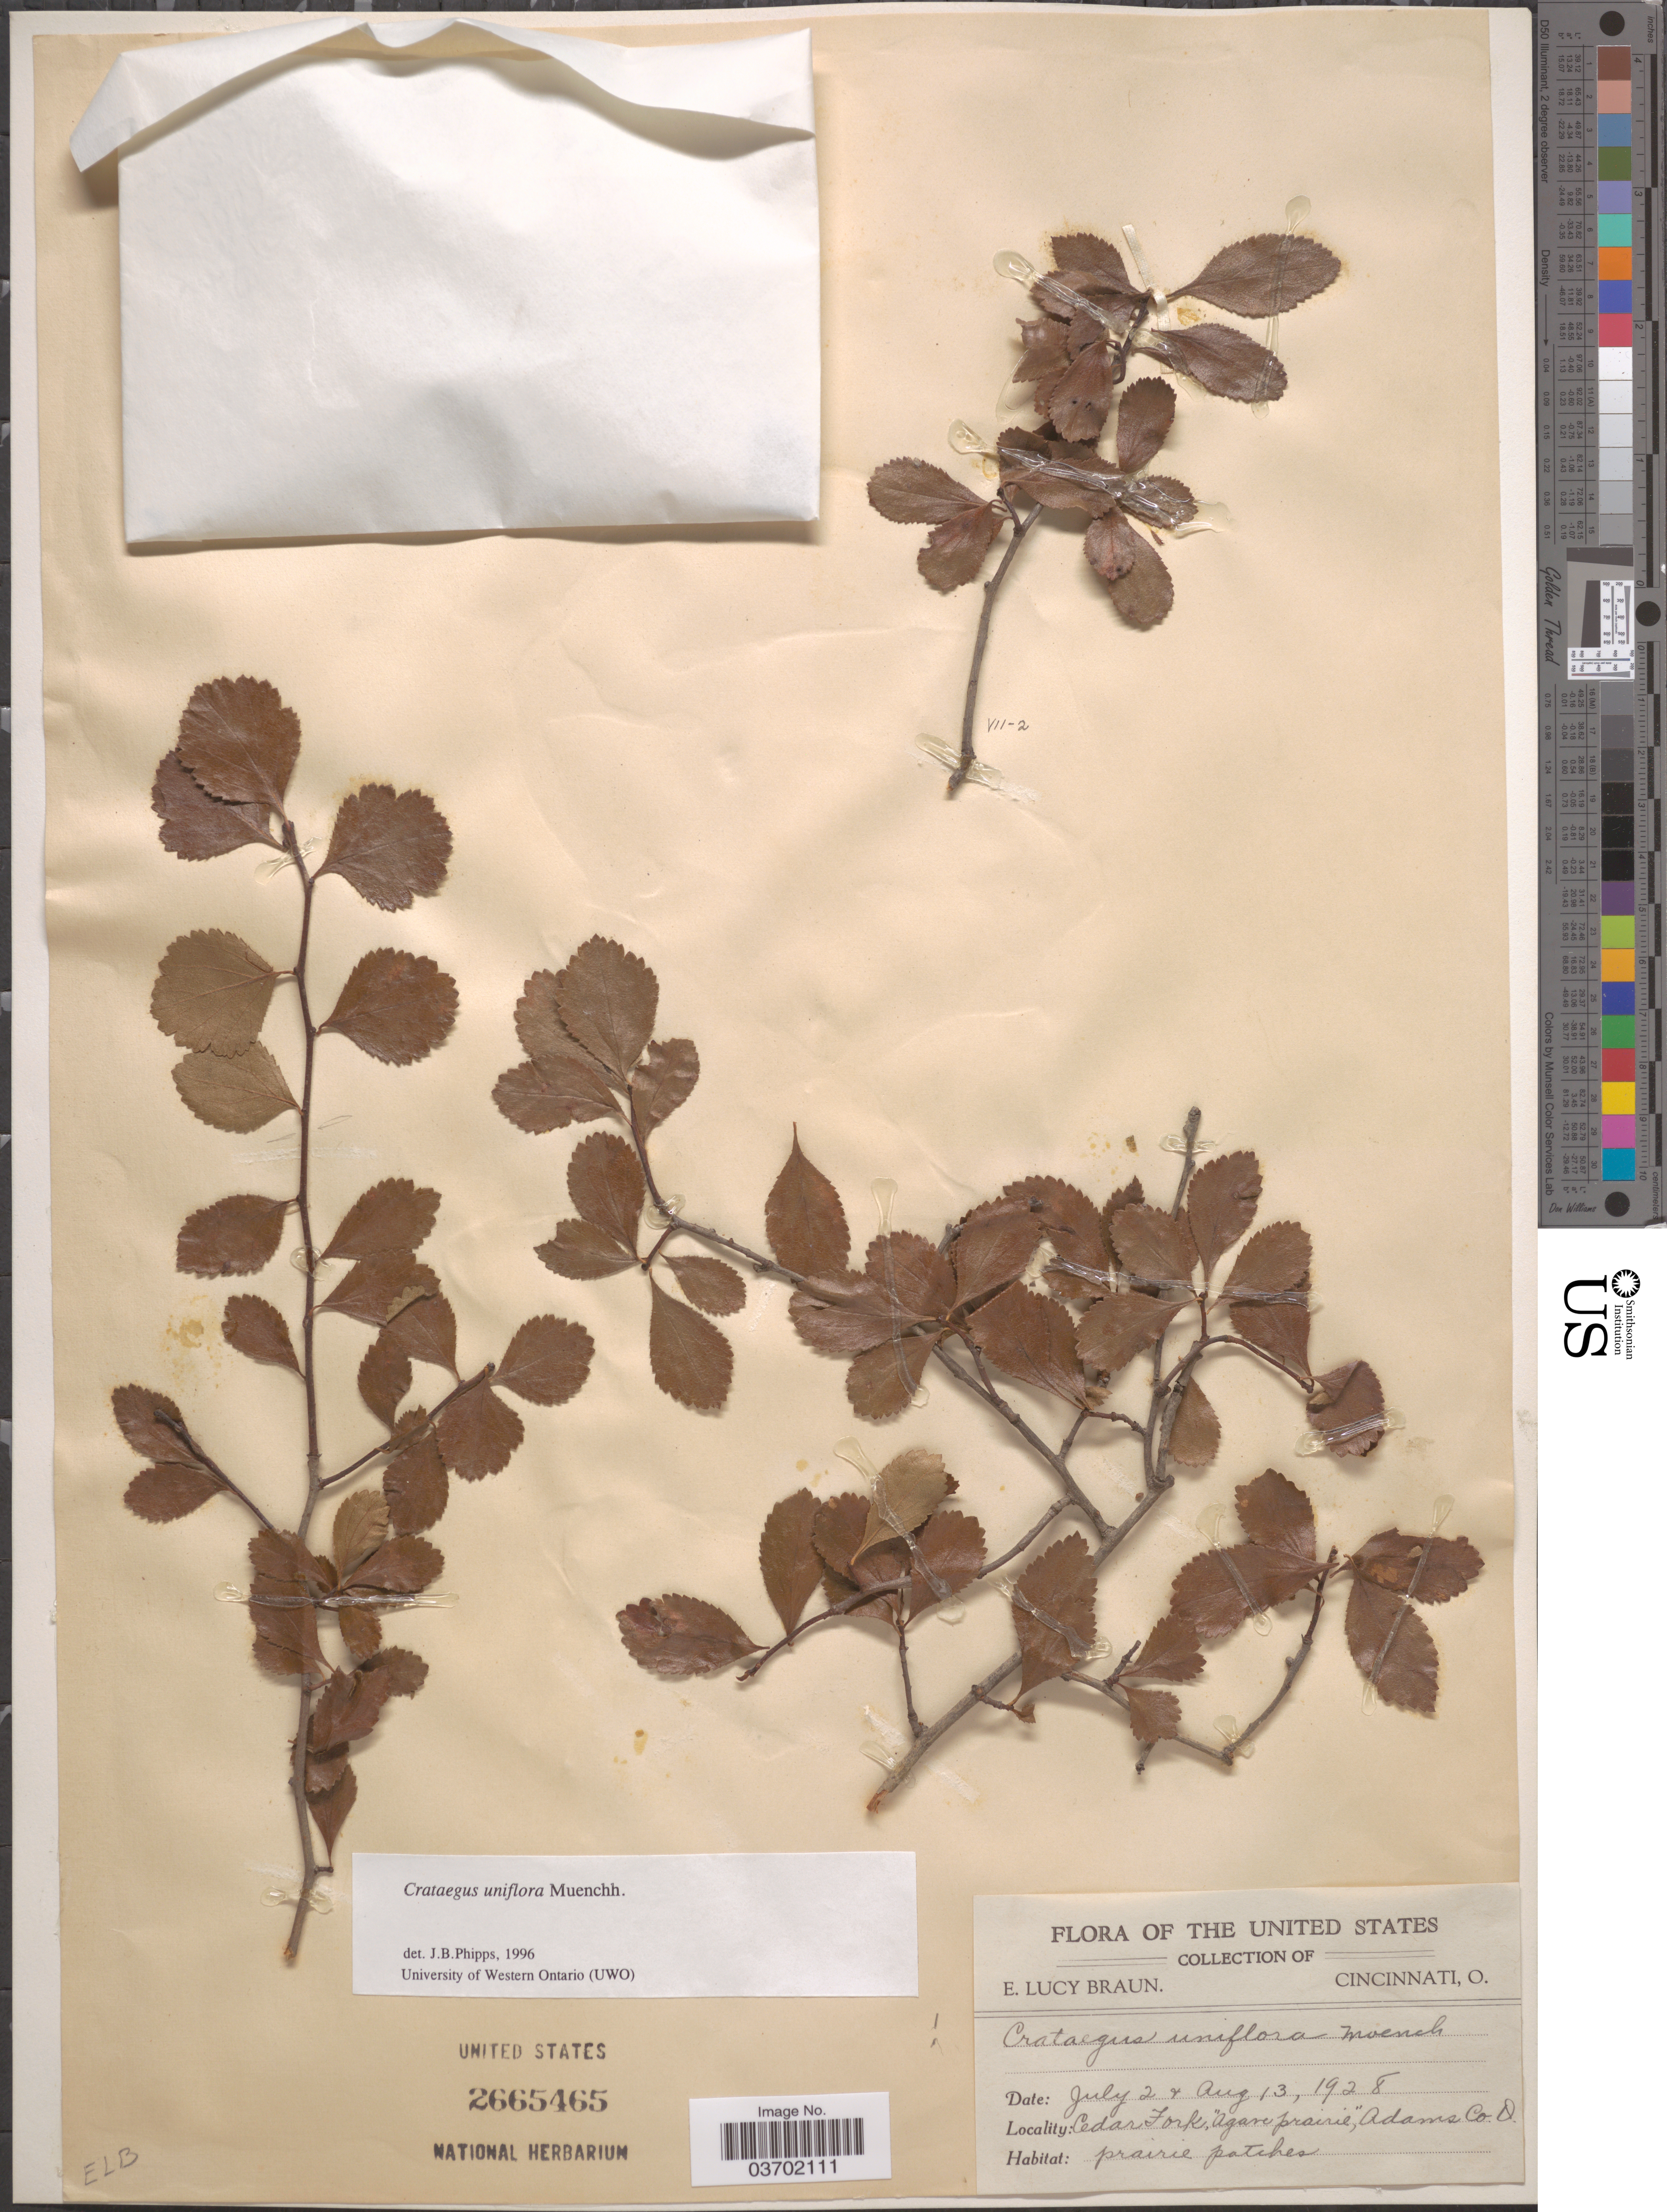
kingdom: Plantae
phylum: Tracheophyta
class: Magnoliopsida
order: Rosales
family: Rosaceae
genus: Crataegus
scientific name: Crataegus uniflora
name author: Münchh.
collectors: E. L. Braun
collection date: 1928-07-02/1928-08-13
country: United States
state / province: Ohio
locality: Cedar Fork, 'Agare prairie', Adams Co.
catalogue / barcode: US 2665465